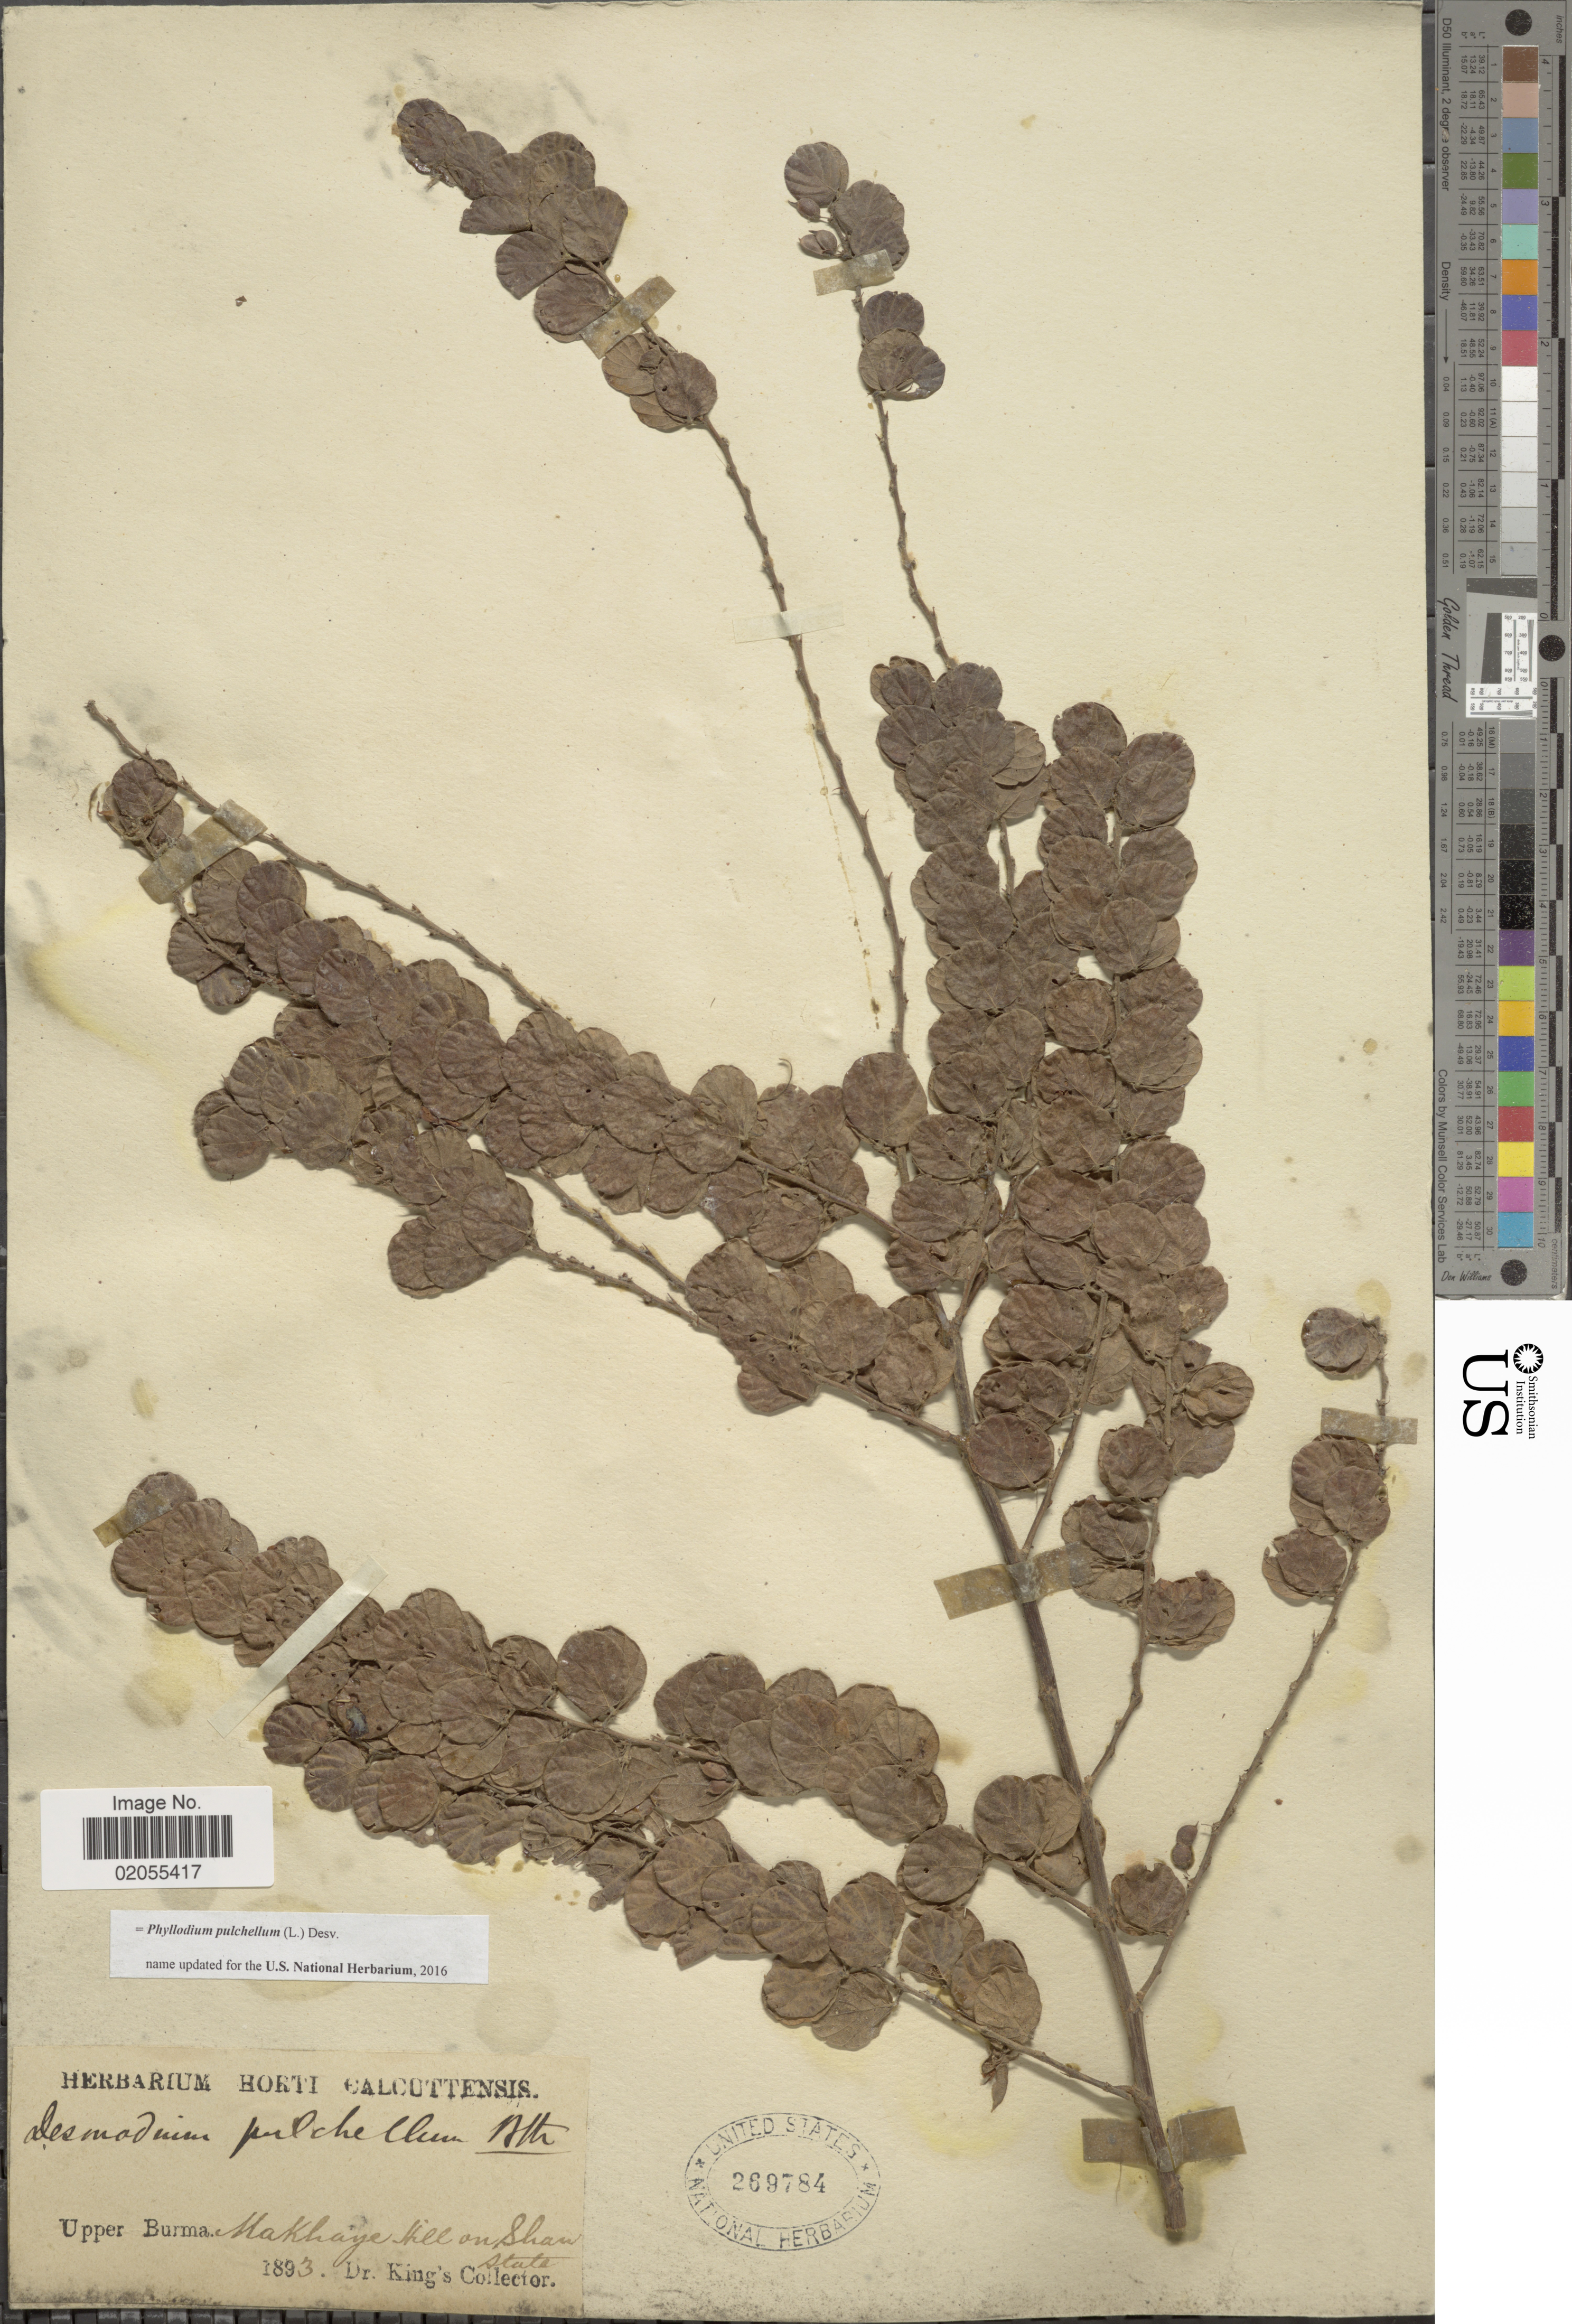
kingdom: Plantae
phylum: Tracheophyta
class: Magnoliopsida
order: Fabales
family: Fabaceae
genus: Phyllodium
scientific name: Phyllodium pulchellum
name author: (L.) Desv.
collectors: Dr. King's collector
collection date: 1893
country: Myanmar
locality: Upper Burma, Makhaye Hill on Shan Stata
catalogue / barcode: US 269784